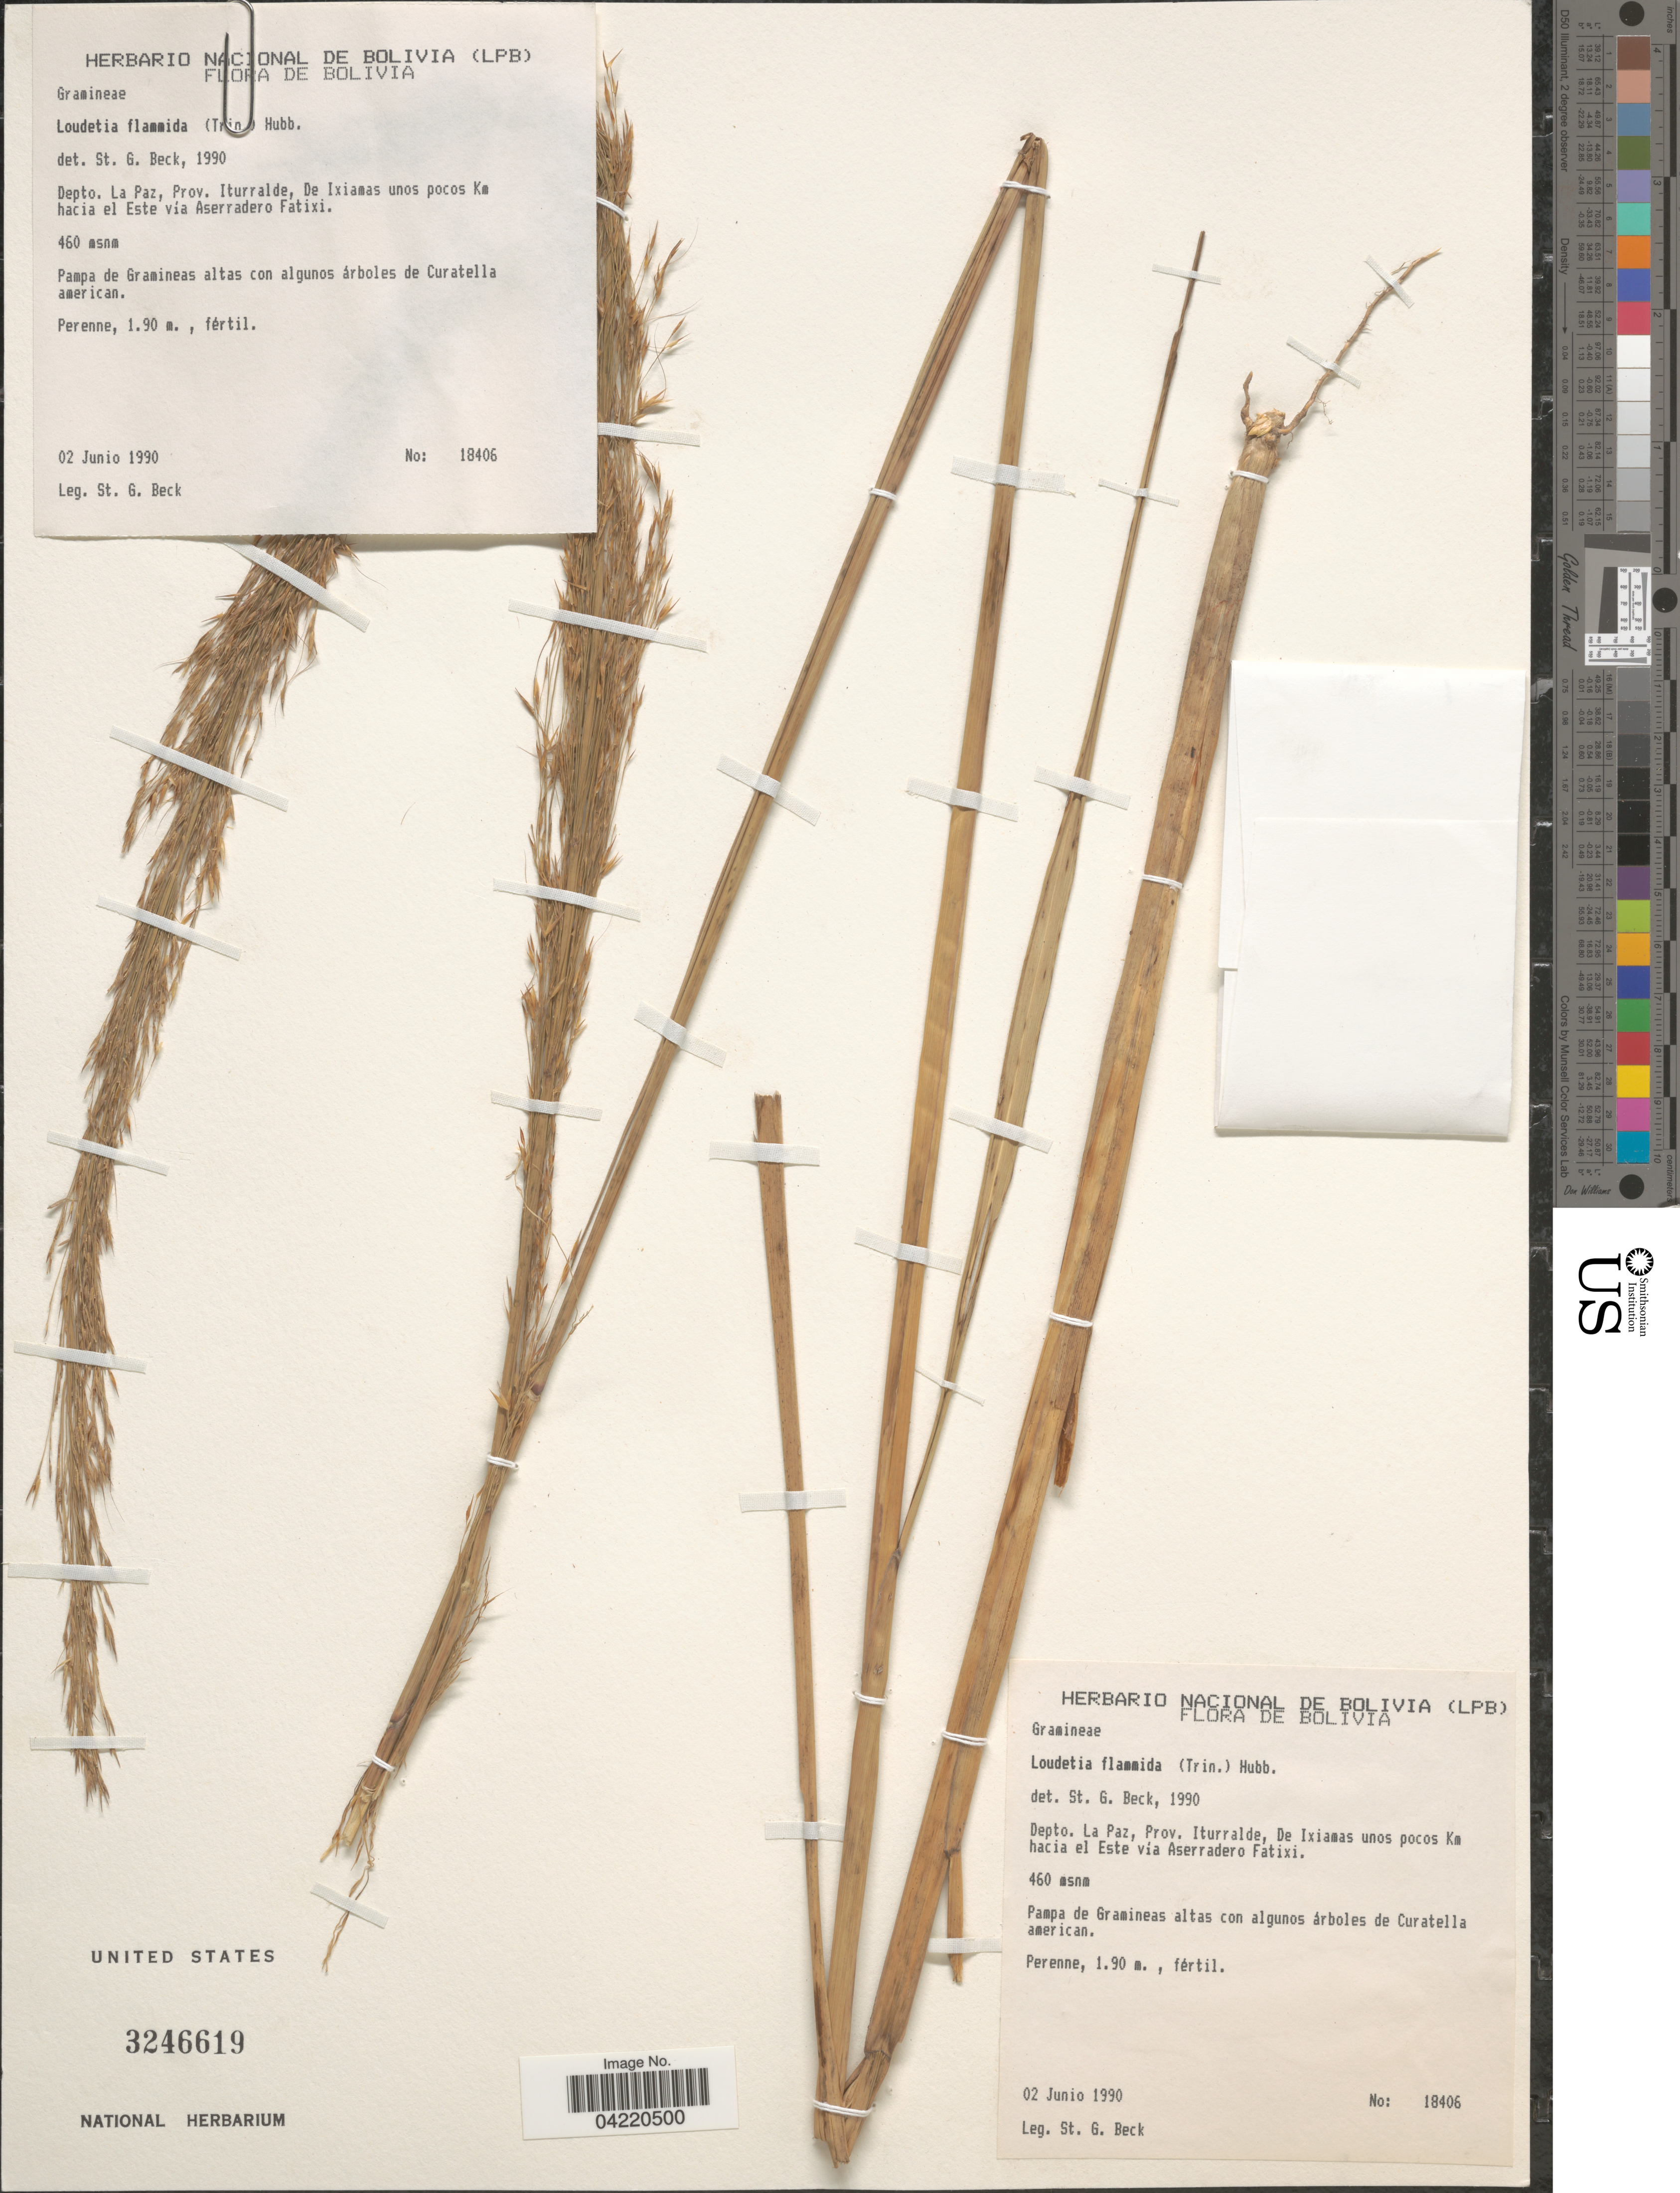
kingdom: Plantae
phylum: Tracheophyta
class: Liliopsida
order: Poales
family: Poaceae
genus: Loudetia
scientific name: Loudetia flammida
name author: (Trin.) C. E. Hubb.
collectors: S. G. Beck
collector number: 18406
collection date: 1990-06-02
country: Bolivia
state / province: La Paz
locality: Depto. La Paz, Prov. Iturralde, De Ixiamas unos pocos Km hacia el Este vía Aserradero Fatixi.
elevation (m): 460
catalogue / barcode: US 3246619